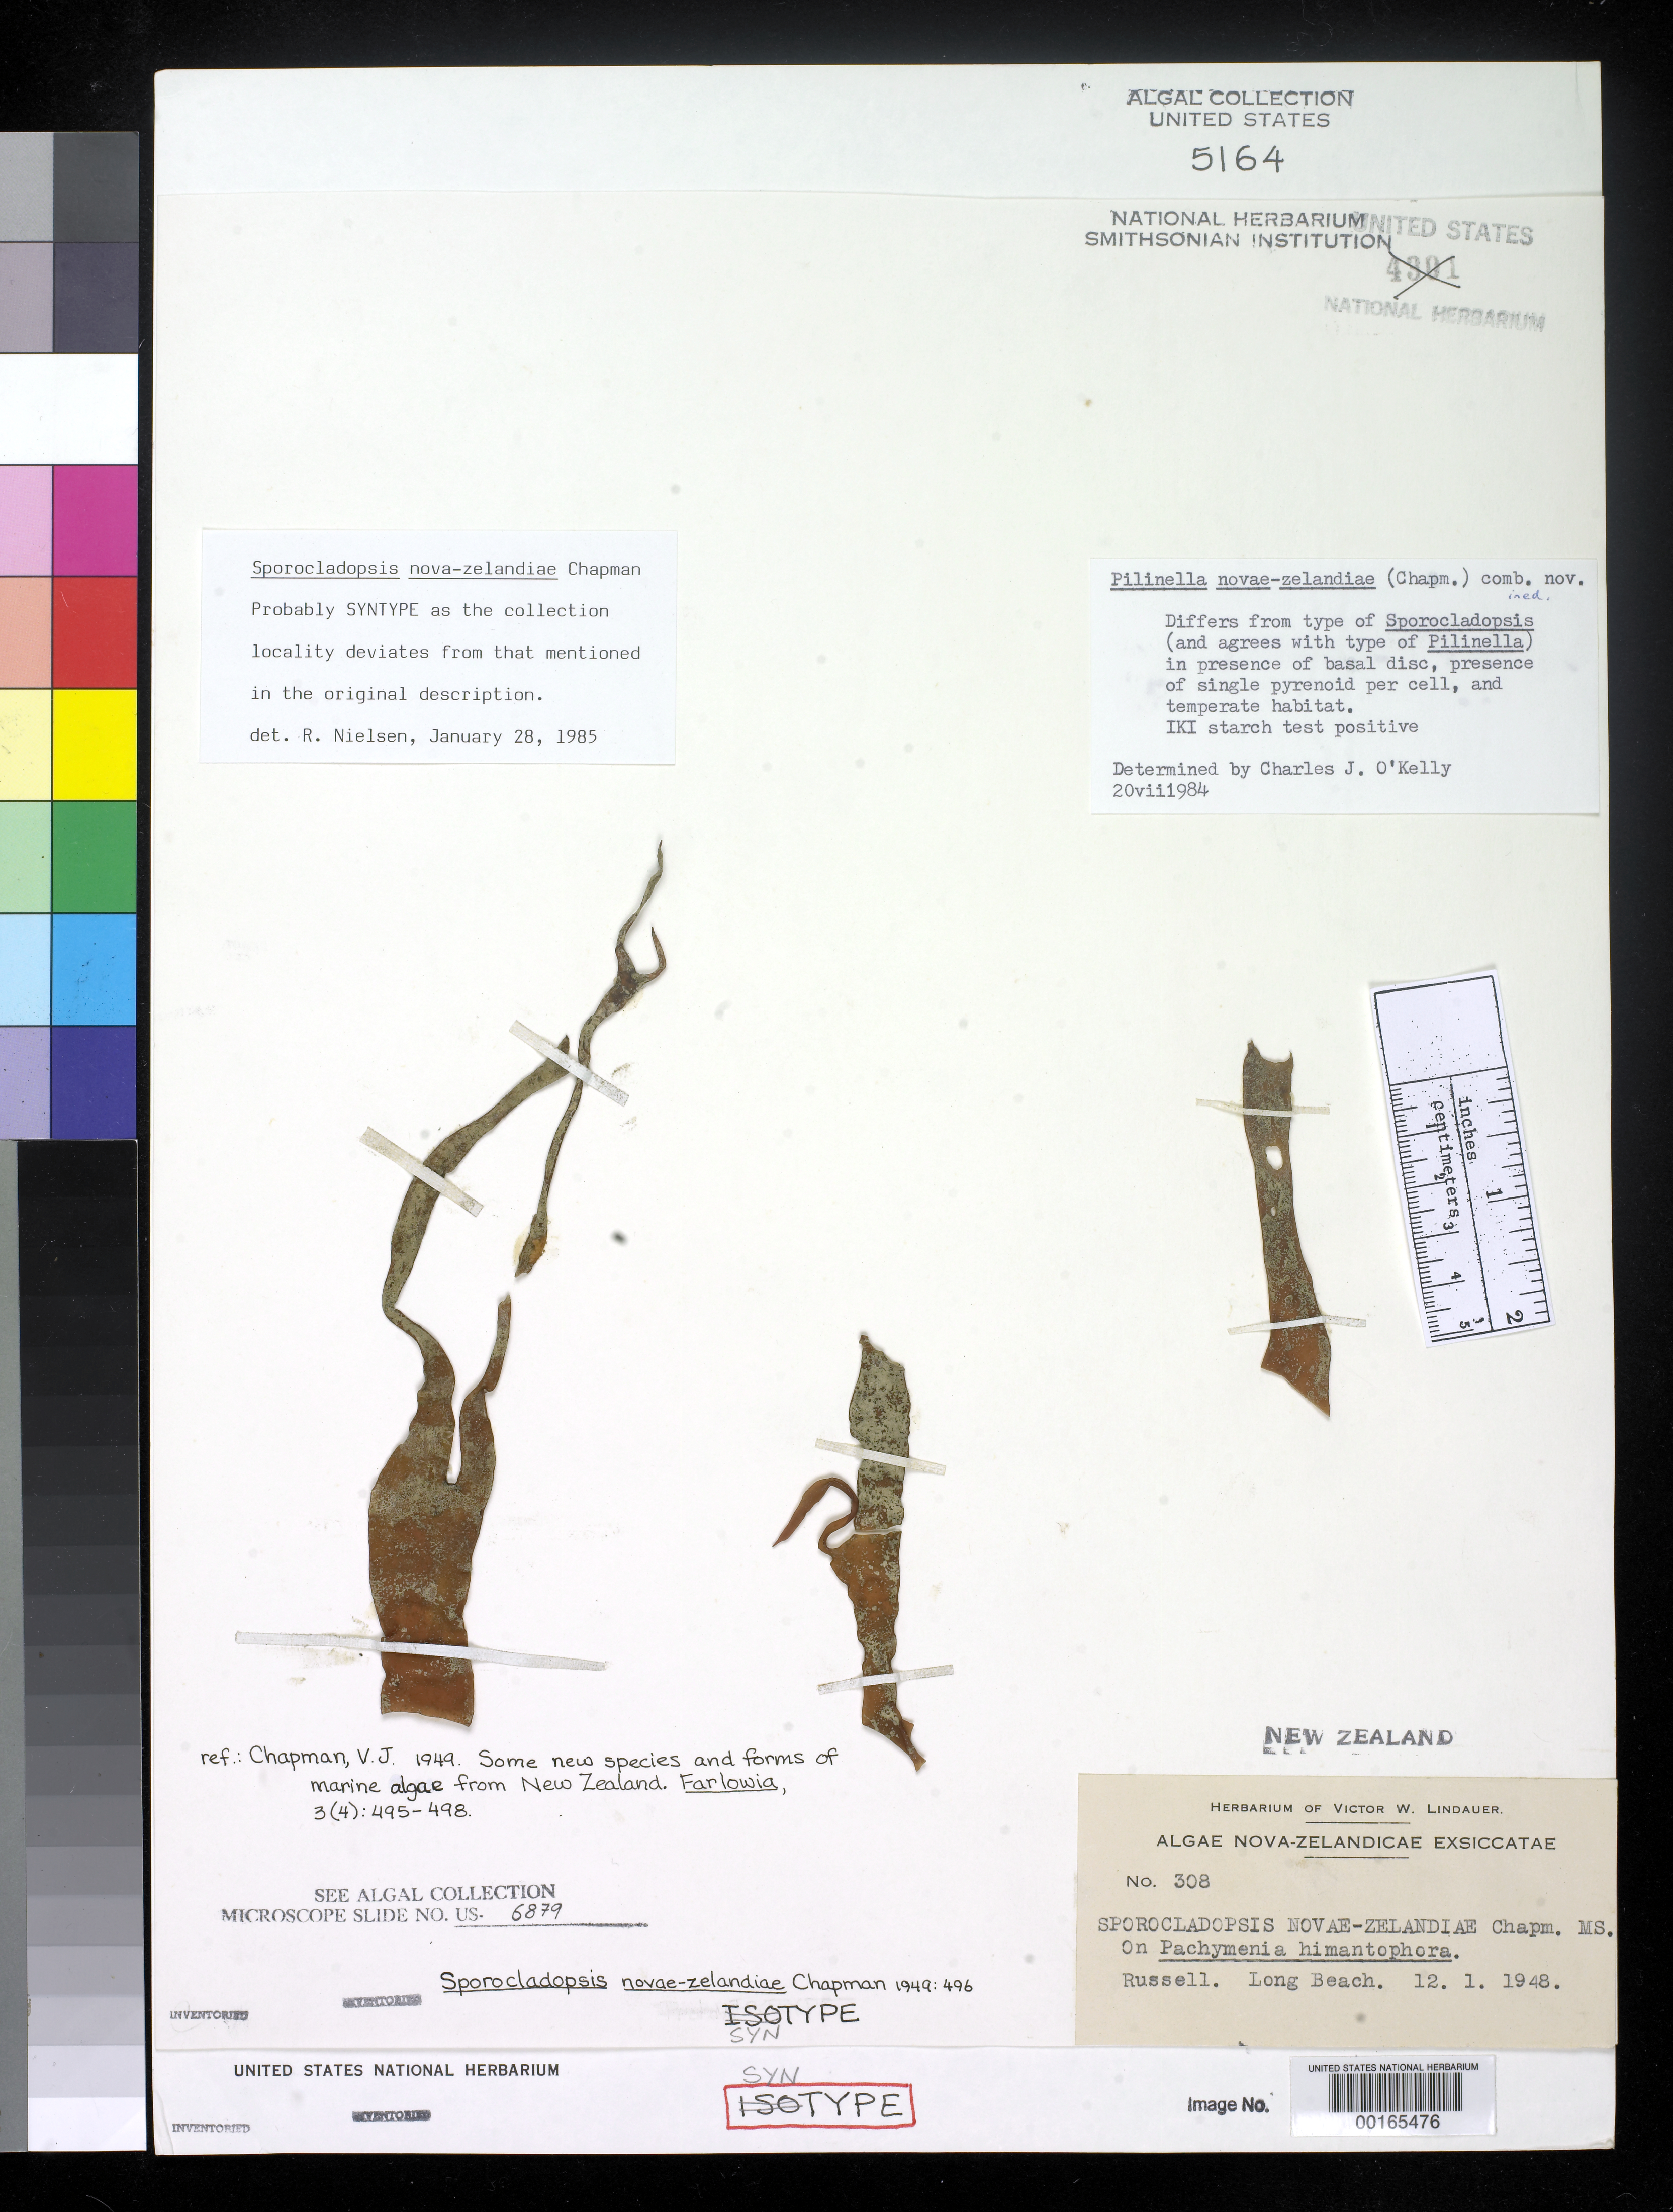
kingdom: Plantae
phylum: Chlorophyta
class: Chlorophyceae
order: Chaetophorales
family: Chaetophoraceae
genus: Sporocladopsis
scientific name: Sporocladopsis novae-zelandiae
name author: V.J. Chapm.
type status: Syntype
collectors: Lindauer, V. W. (herbarium)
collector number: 308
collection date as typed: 12 Jan 1948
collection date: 1948-01-12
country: New Zealand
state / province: Northland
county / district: Far North District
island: North Island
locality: Russell, Long Beach.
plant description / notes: Lindauer, Algae Nova-Zelandicae Exsiccatae, Fascicle 13, October 1948.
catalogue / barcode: US 5164